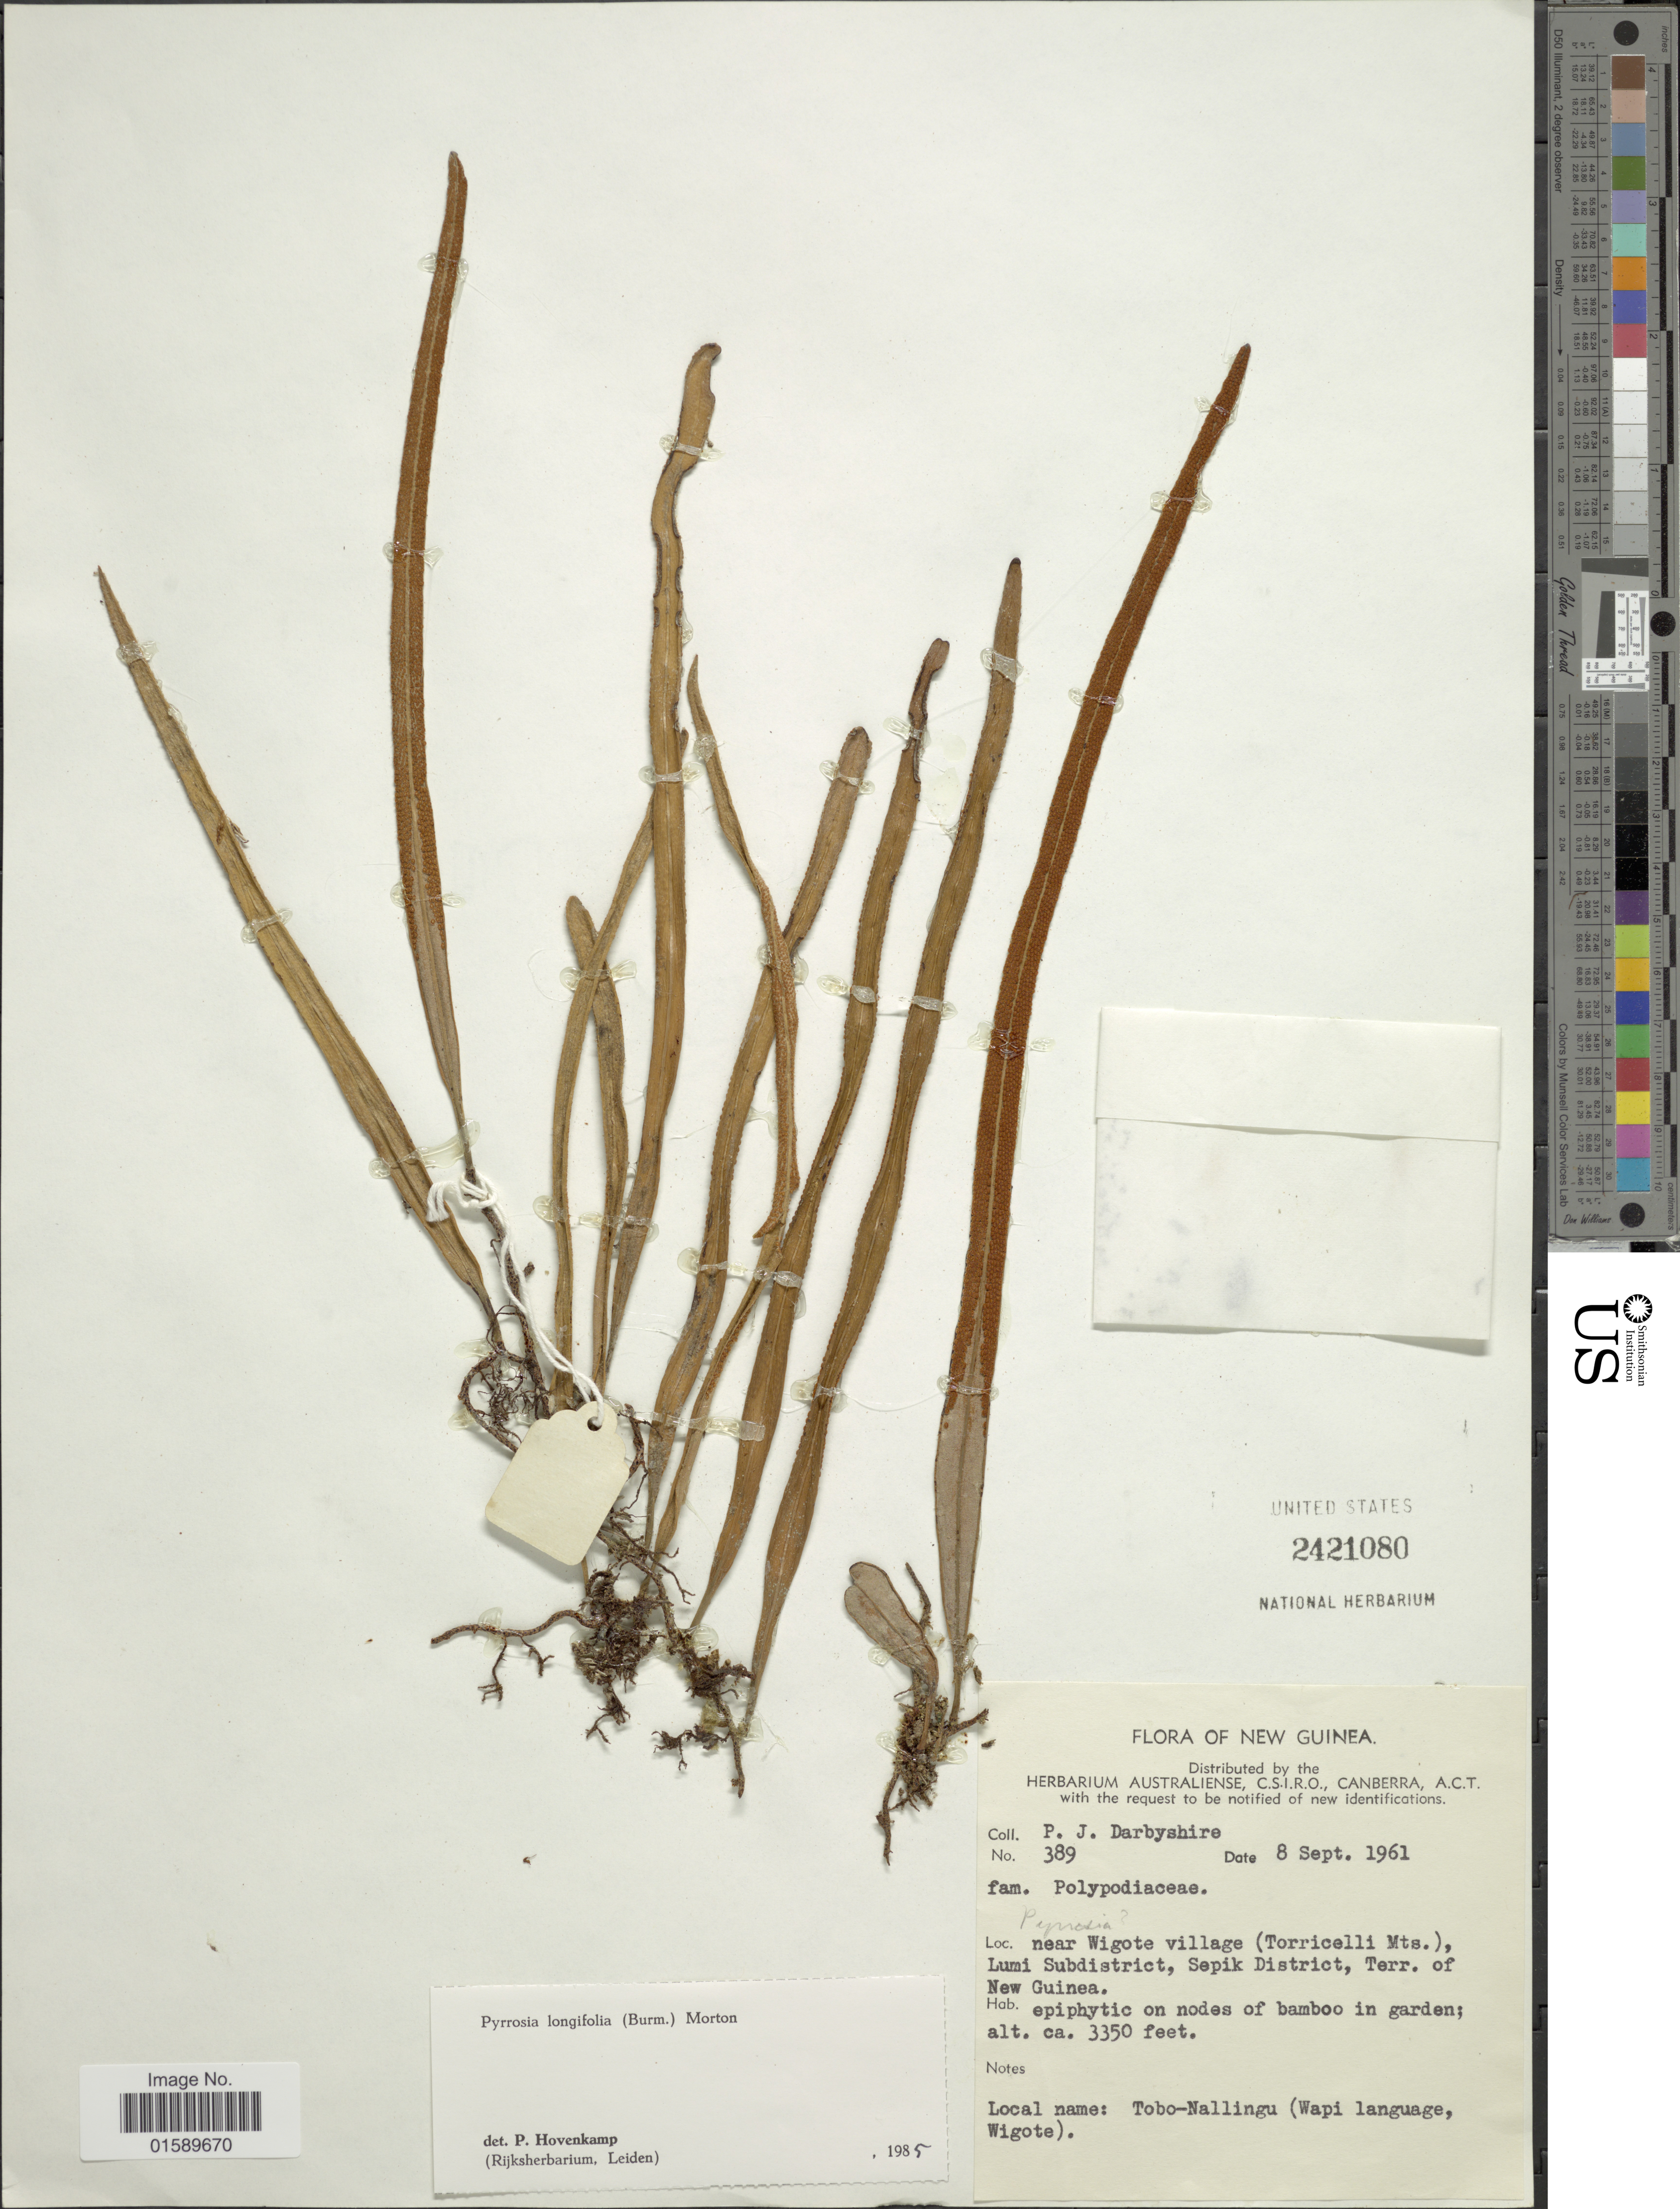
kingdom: Plantae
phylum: Tracheophyta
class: Polypodiopsida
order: Polypodiales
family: Polypodiaceae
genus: Pyrrosia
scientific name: Pyrrosia longifolia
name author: (Burm. f.) C.V. Morton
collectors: P. Darbyshire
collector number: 389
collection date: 1961-09-08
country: Papua New Guinea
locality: New Guinea, near Wigote village (Torricelli Mts.), Lumi Subdistrict, Sepik District, Terr. of New Guinea.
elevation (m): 1021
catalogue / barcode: US 2421080